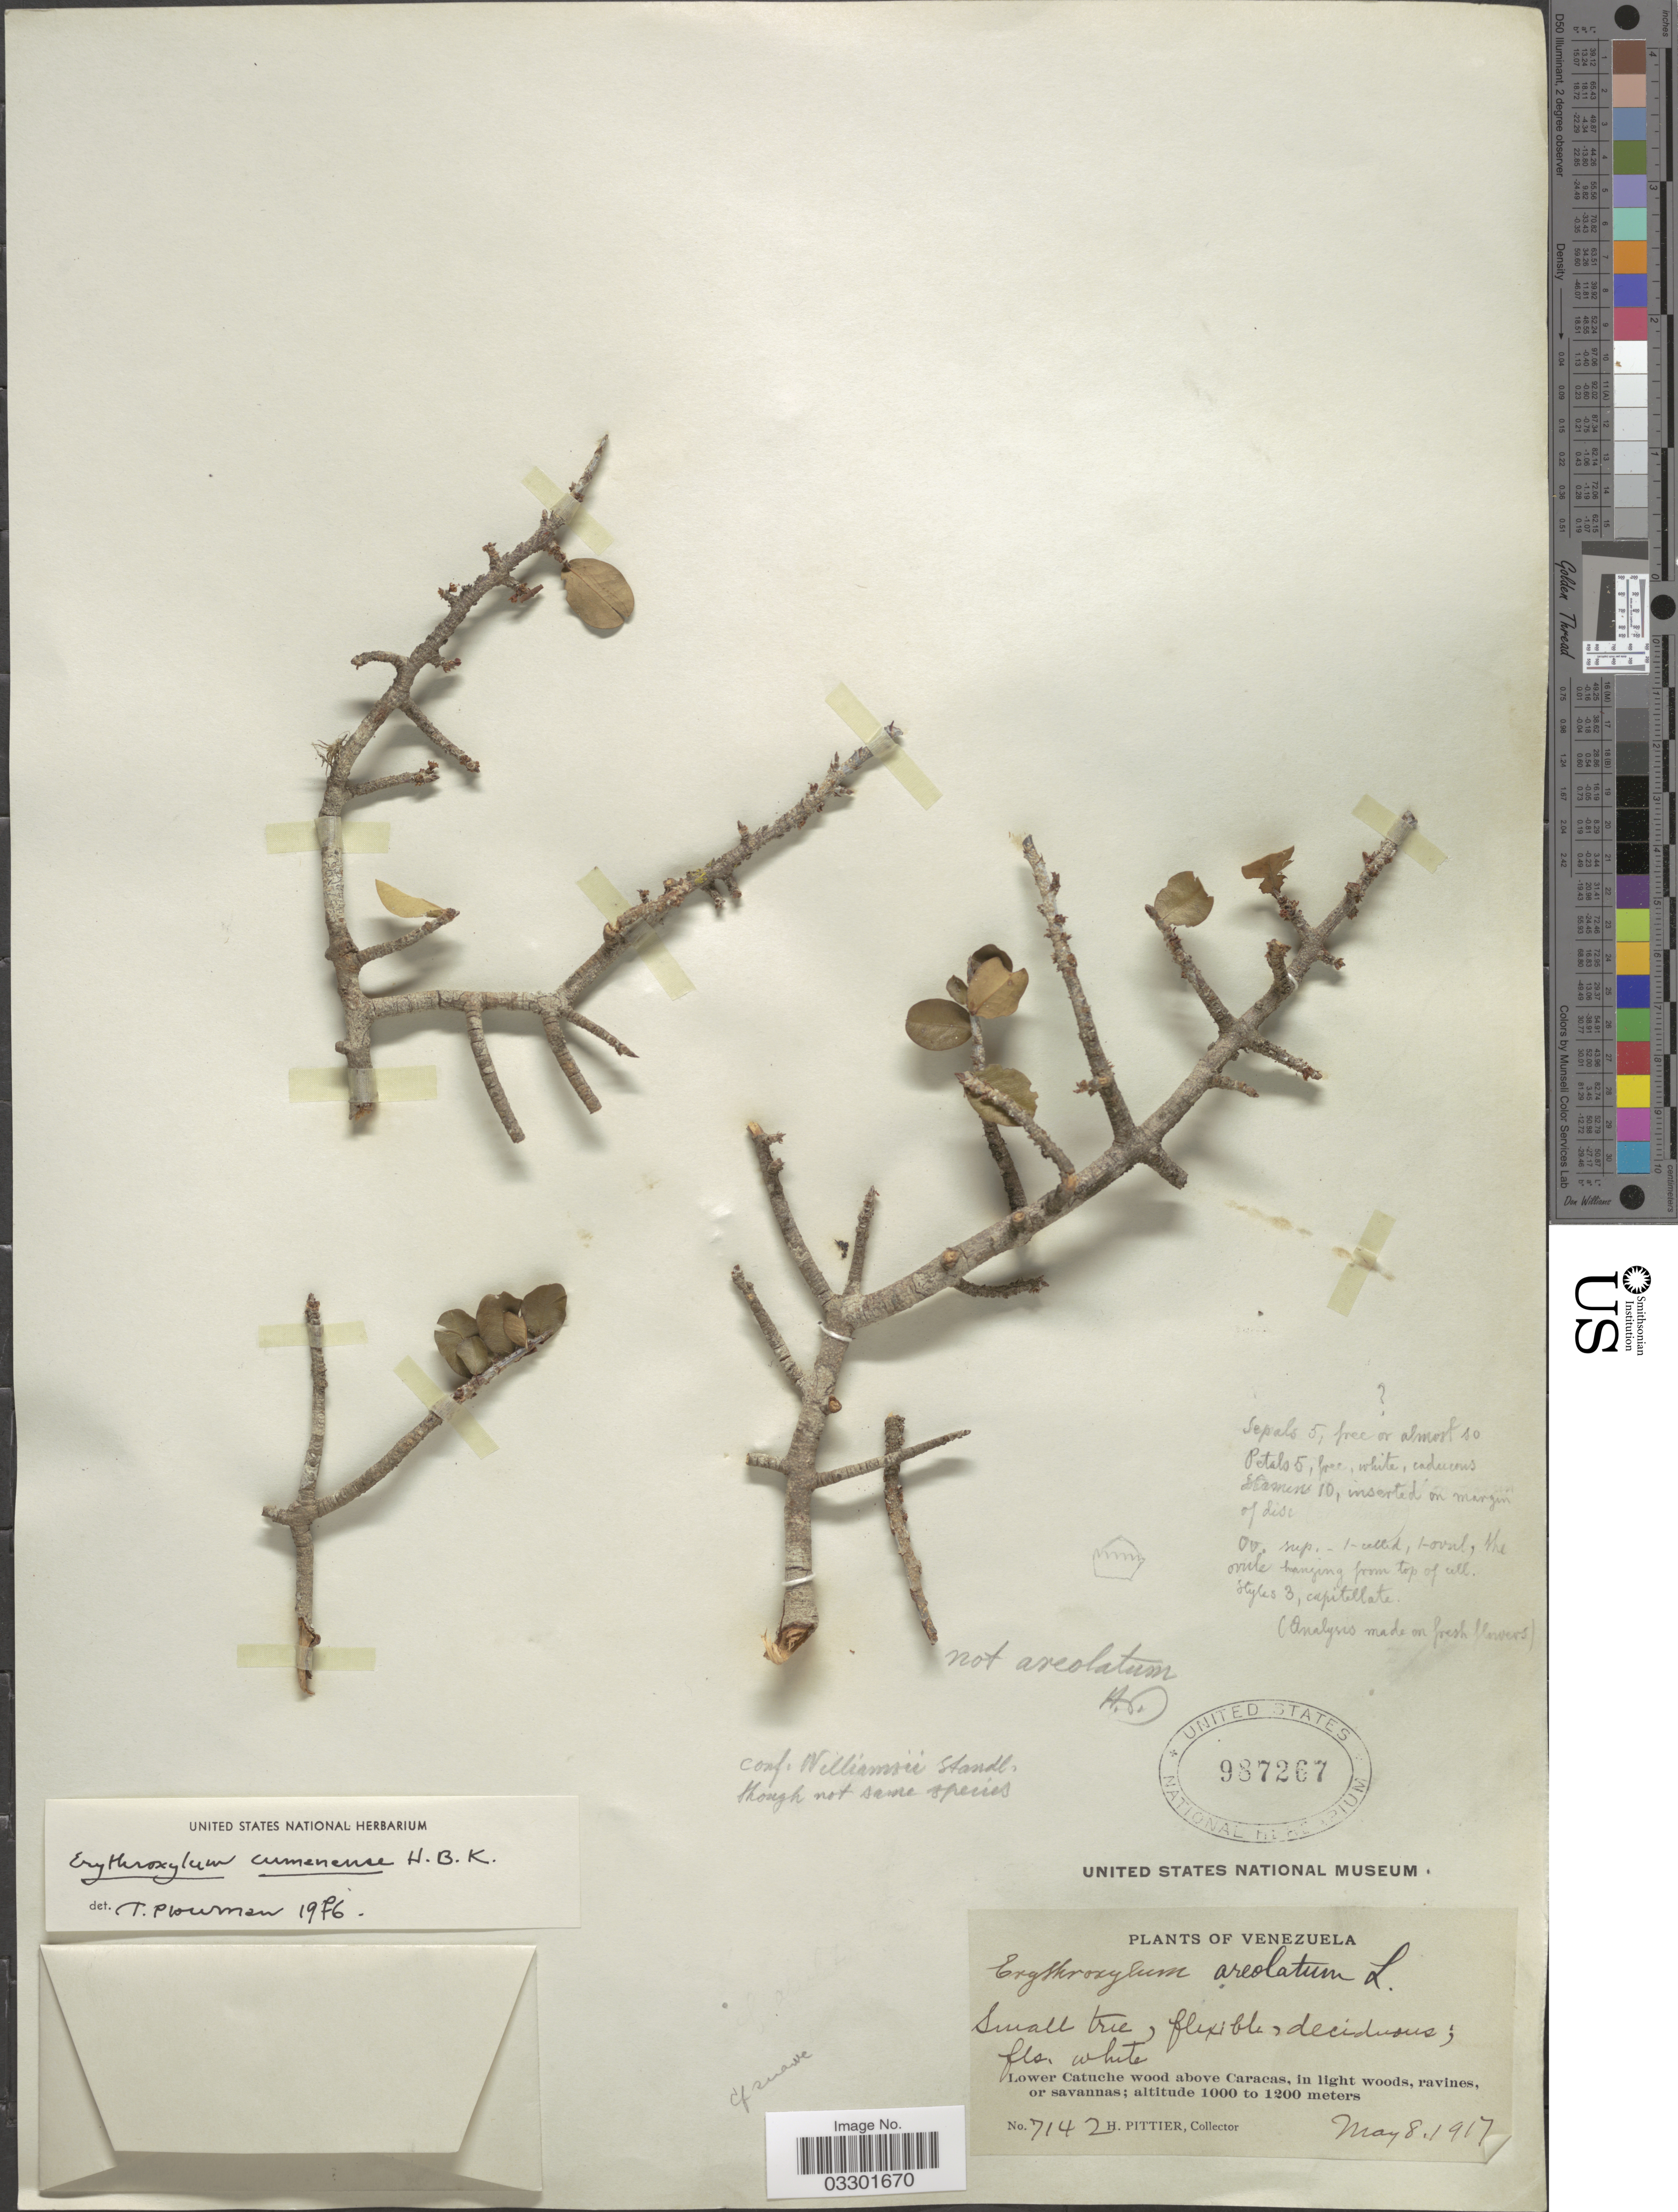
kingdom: Plantae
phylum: Tracheophyta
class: Magnoliopsida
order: Malpighiales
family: Erythroxylaceae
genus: Erythroxylum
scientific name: Erythroxylum cumanense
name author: Kunth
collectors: H. F. Pittier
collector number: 7142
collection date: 1917-05-08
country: Venezuela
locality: Lower Catuche wood above Caracas, in light woods, ravines, or savannas.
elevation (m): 1000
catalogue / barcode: US 987267